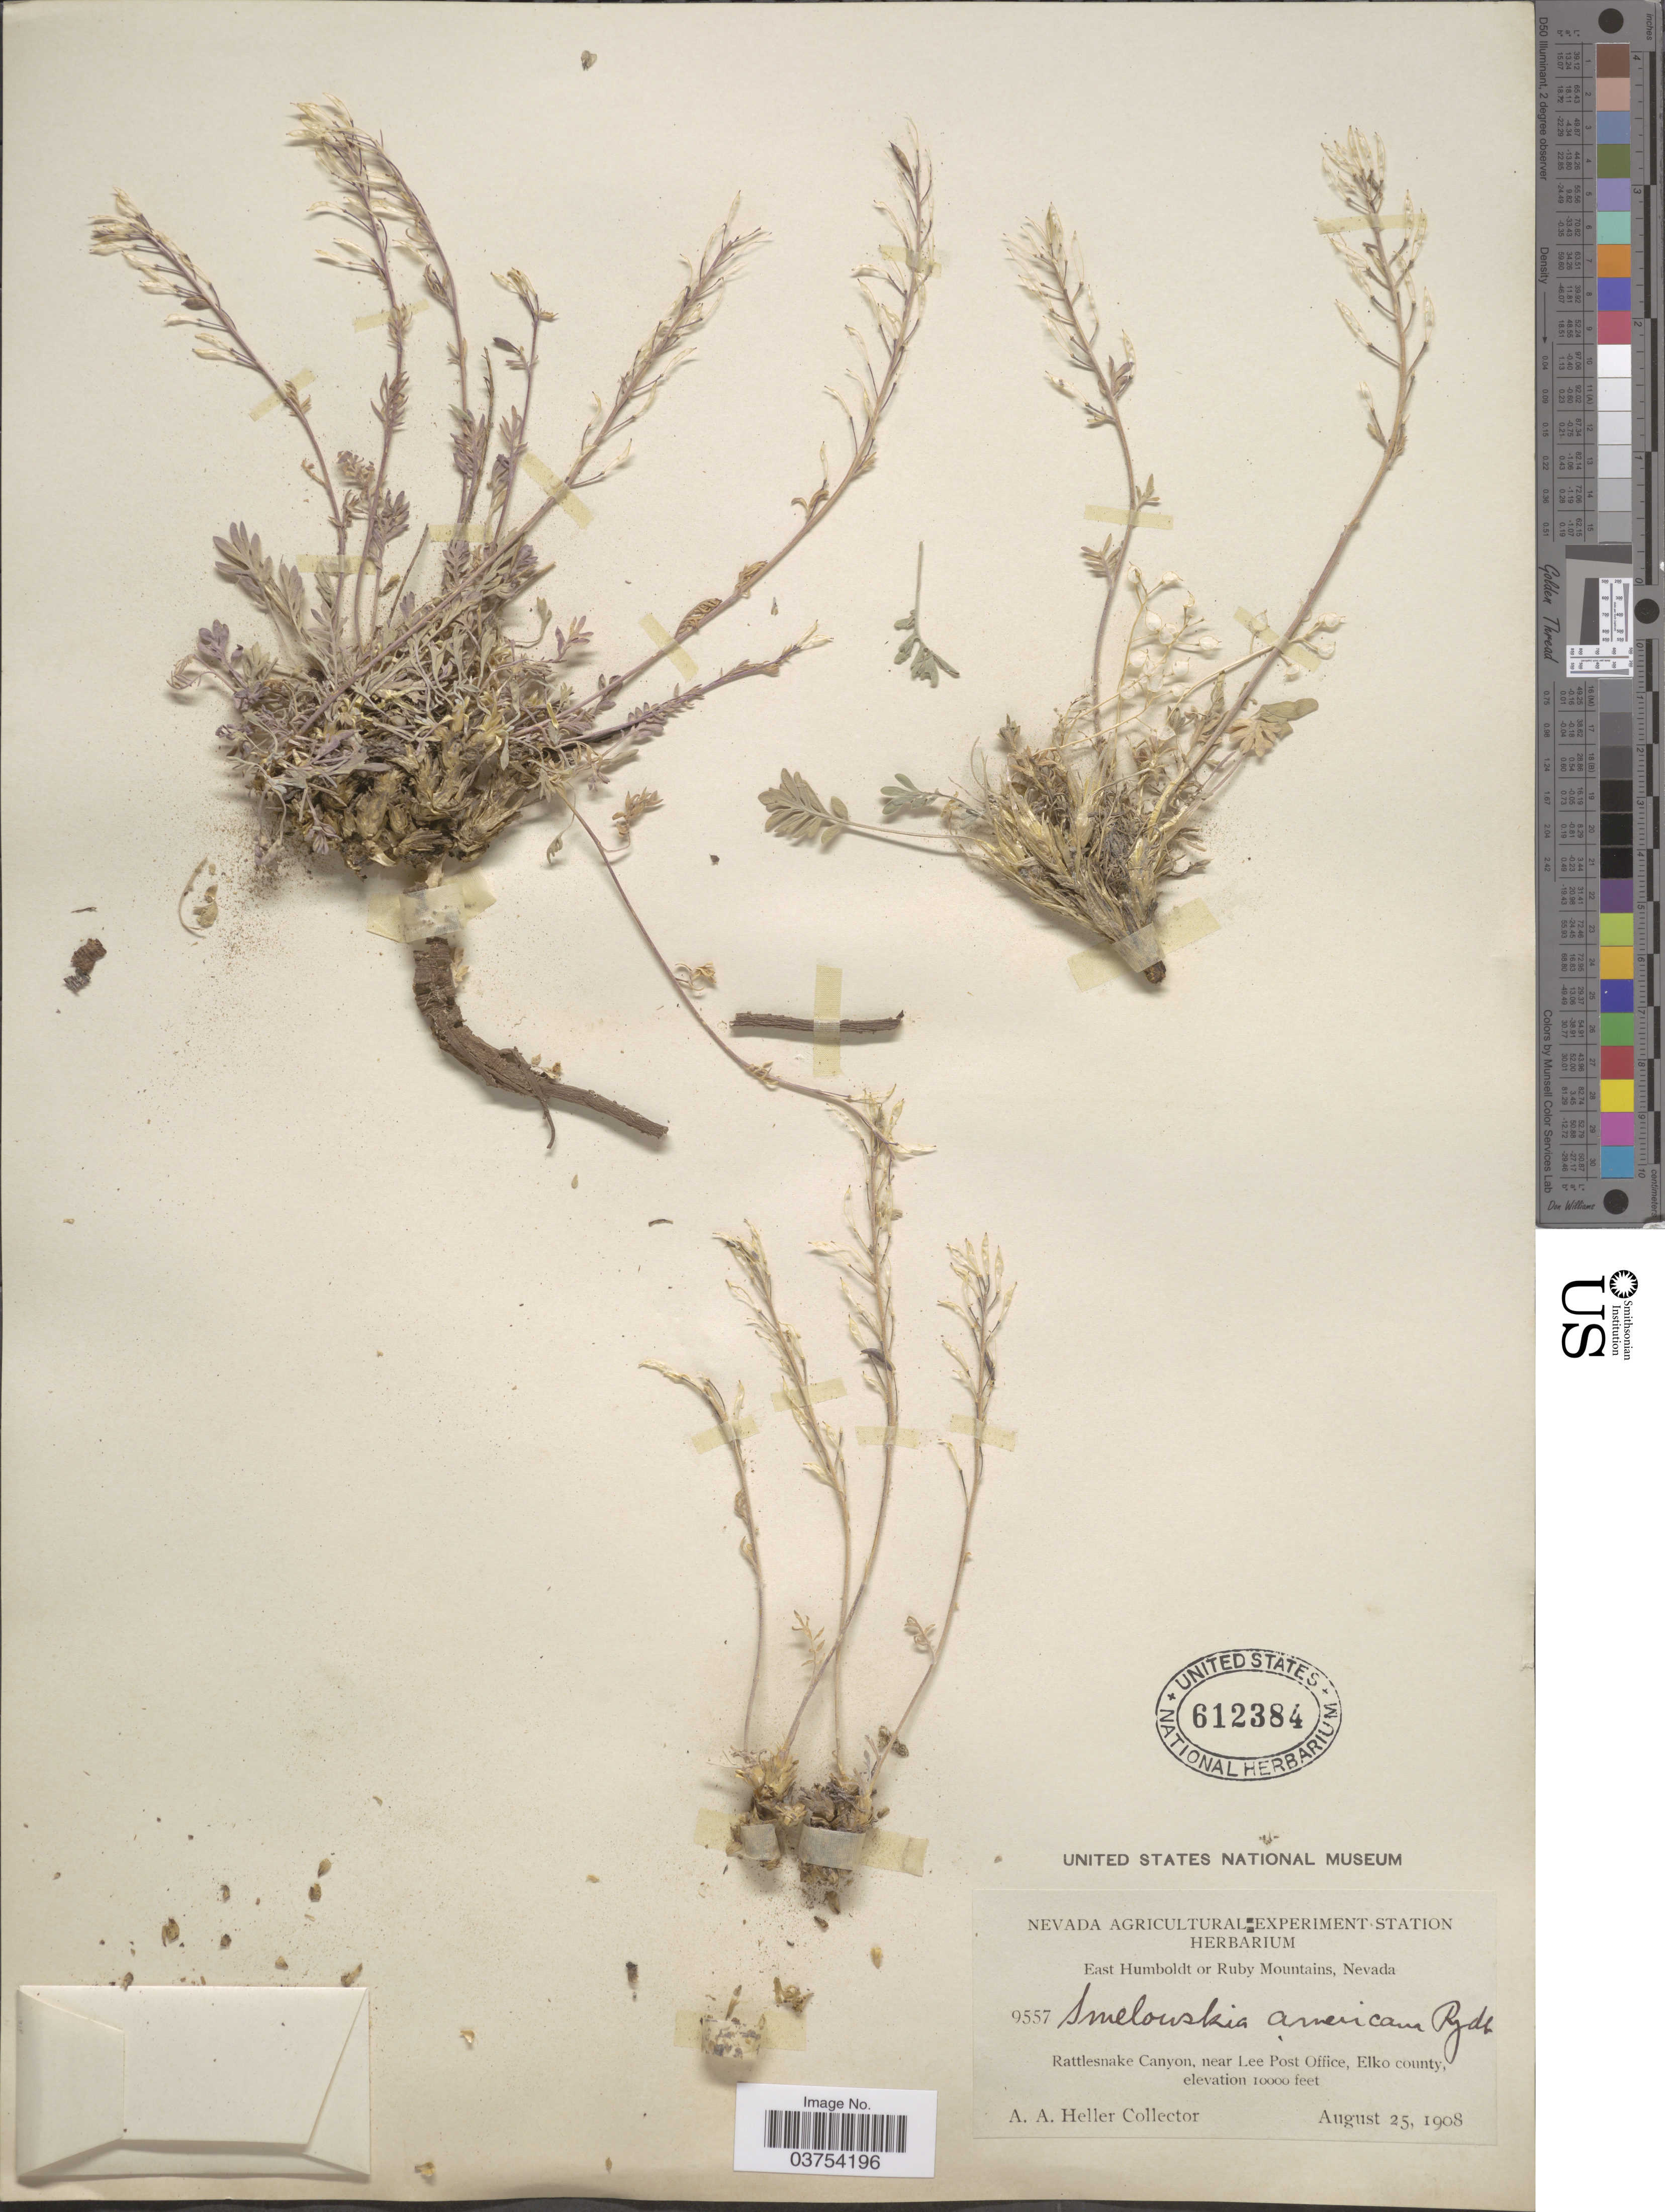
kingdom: Plantae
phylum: Tracheophyta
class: Magnoliopsida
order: Brassicales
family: Brassicaceae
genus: Smelowskia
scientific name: Smelowskia calycina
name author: (Stephan) C.A. Mey.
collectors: A. A. Heller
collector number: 9557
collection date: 1908-08-25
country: United States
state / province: Nevada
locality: East Humboldt or Ruby Mountains. Rattlesnake Canyon, near Lee Post Office, Elko county.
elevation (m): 3048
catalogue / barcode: US 612384